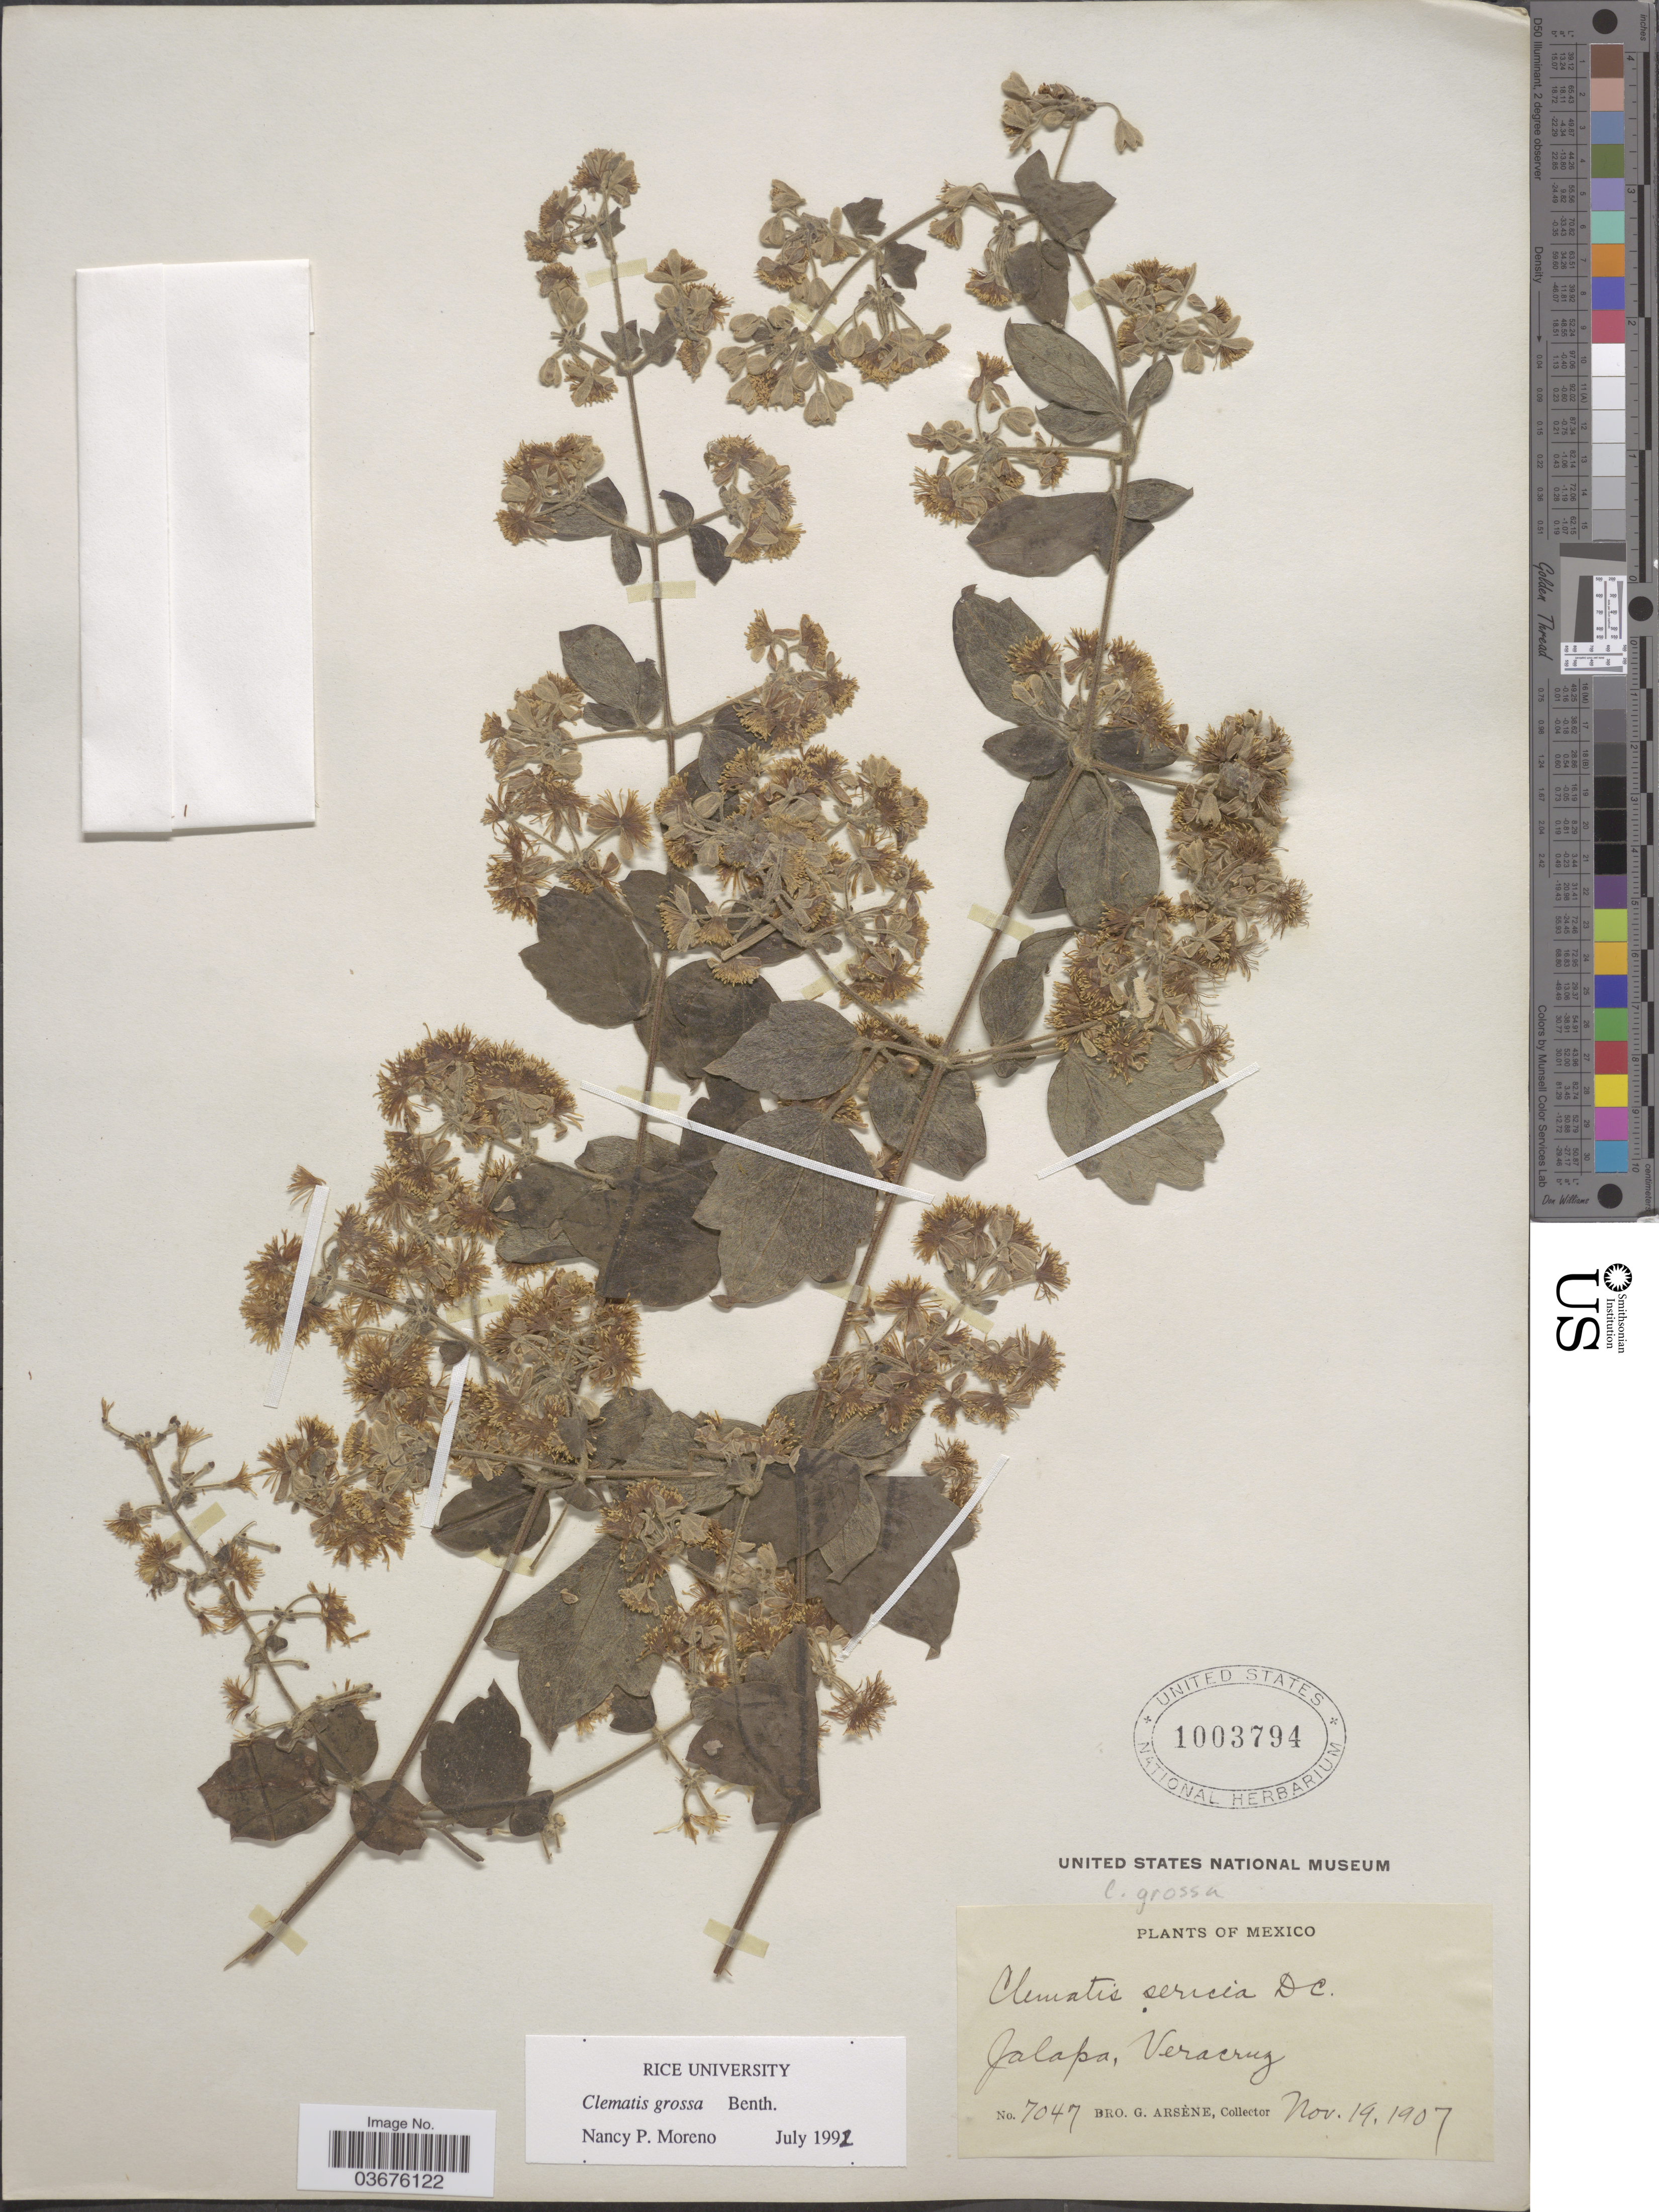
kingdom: Plantae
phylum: Tracheophyta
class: Magnoliopsida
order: Ranunculales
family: Ranunculaceae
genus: Clematis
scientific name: Clematis grossa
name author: Benth.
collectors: Bro. G. Arsène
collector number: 7047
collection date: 1907-11-19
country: Mexico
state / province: Veracruz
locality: Jalapa, Veracruz.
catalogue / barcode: US 1003794